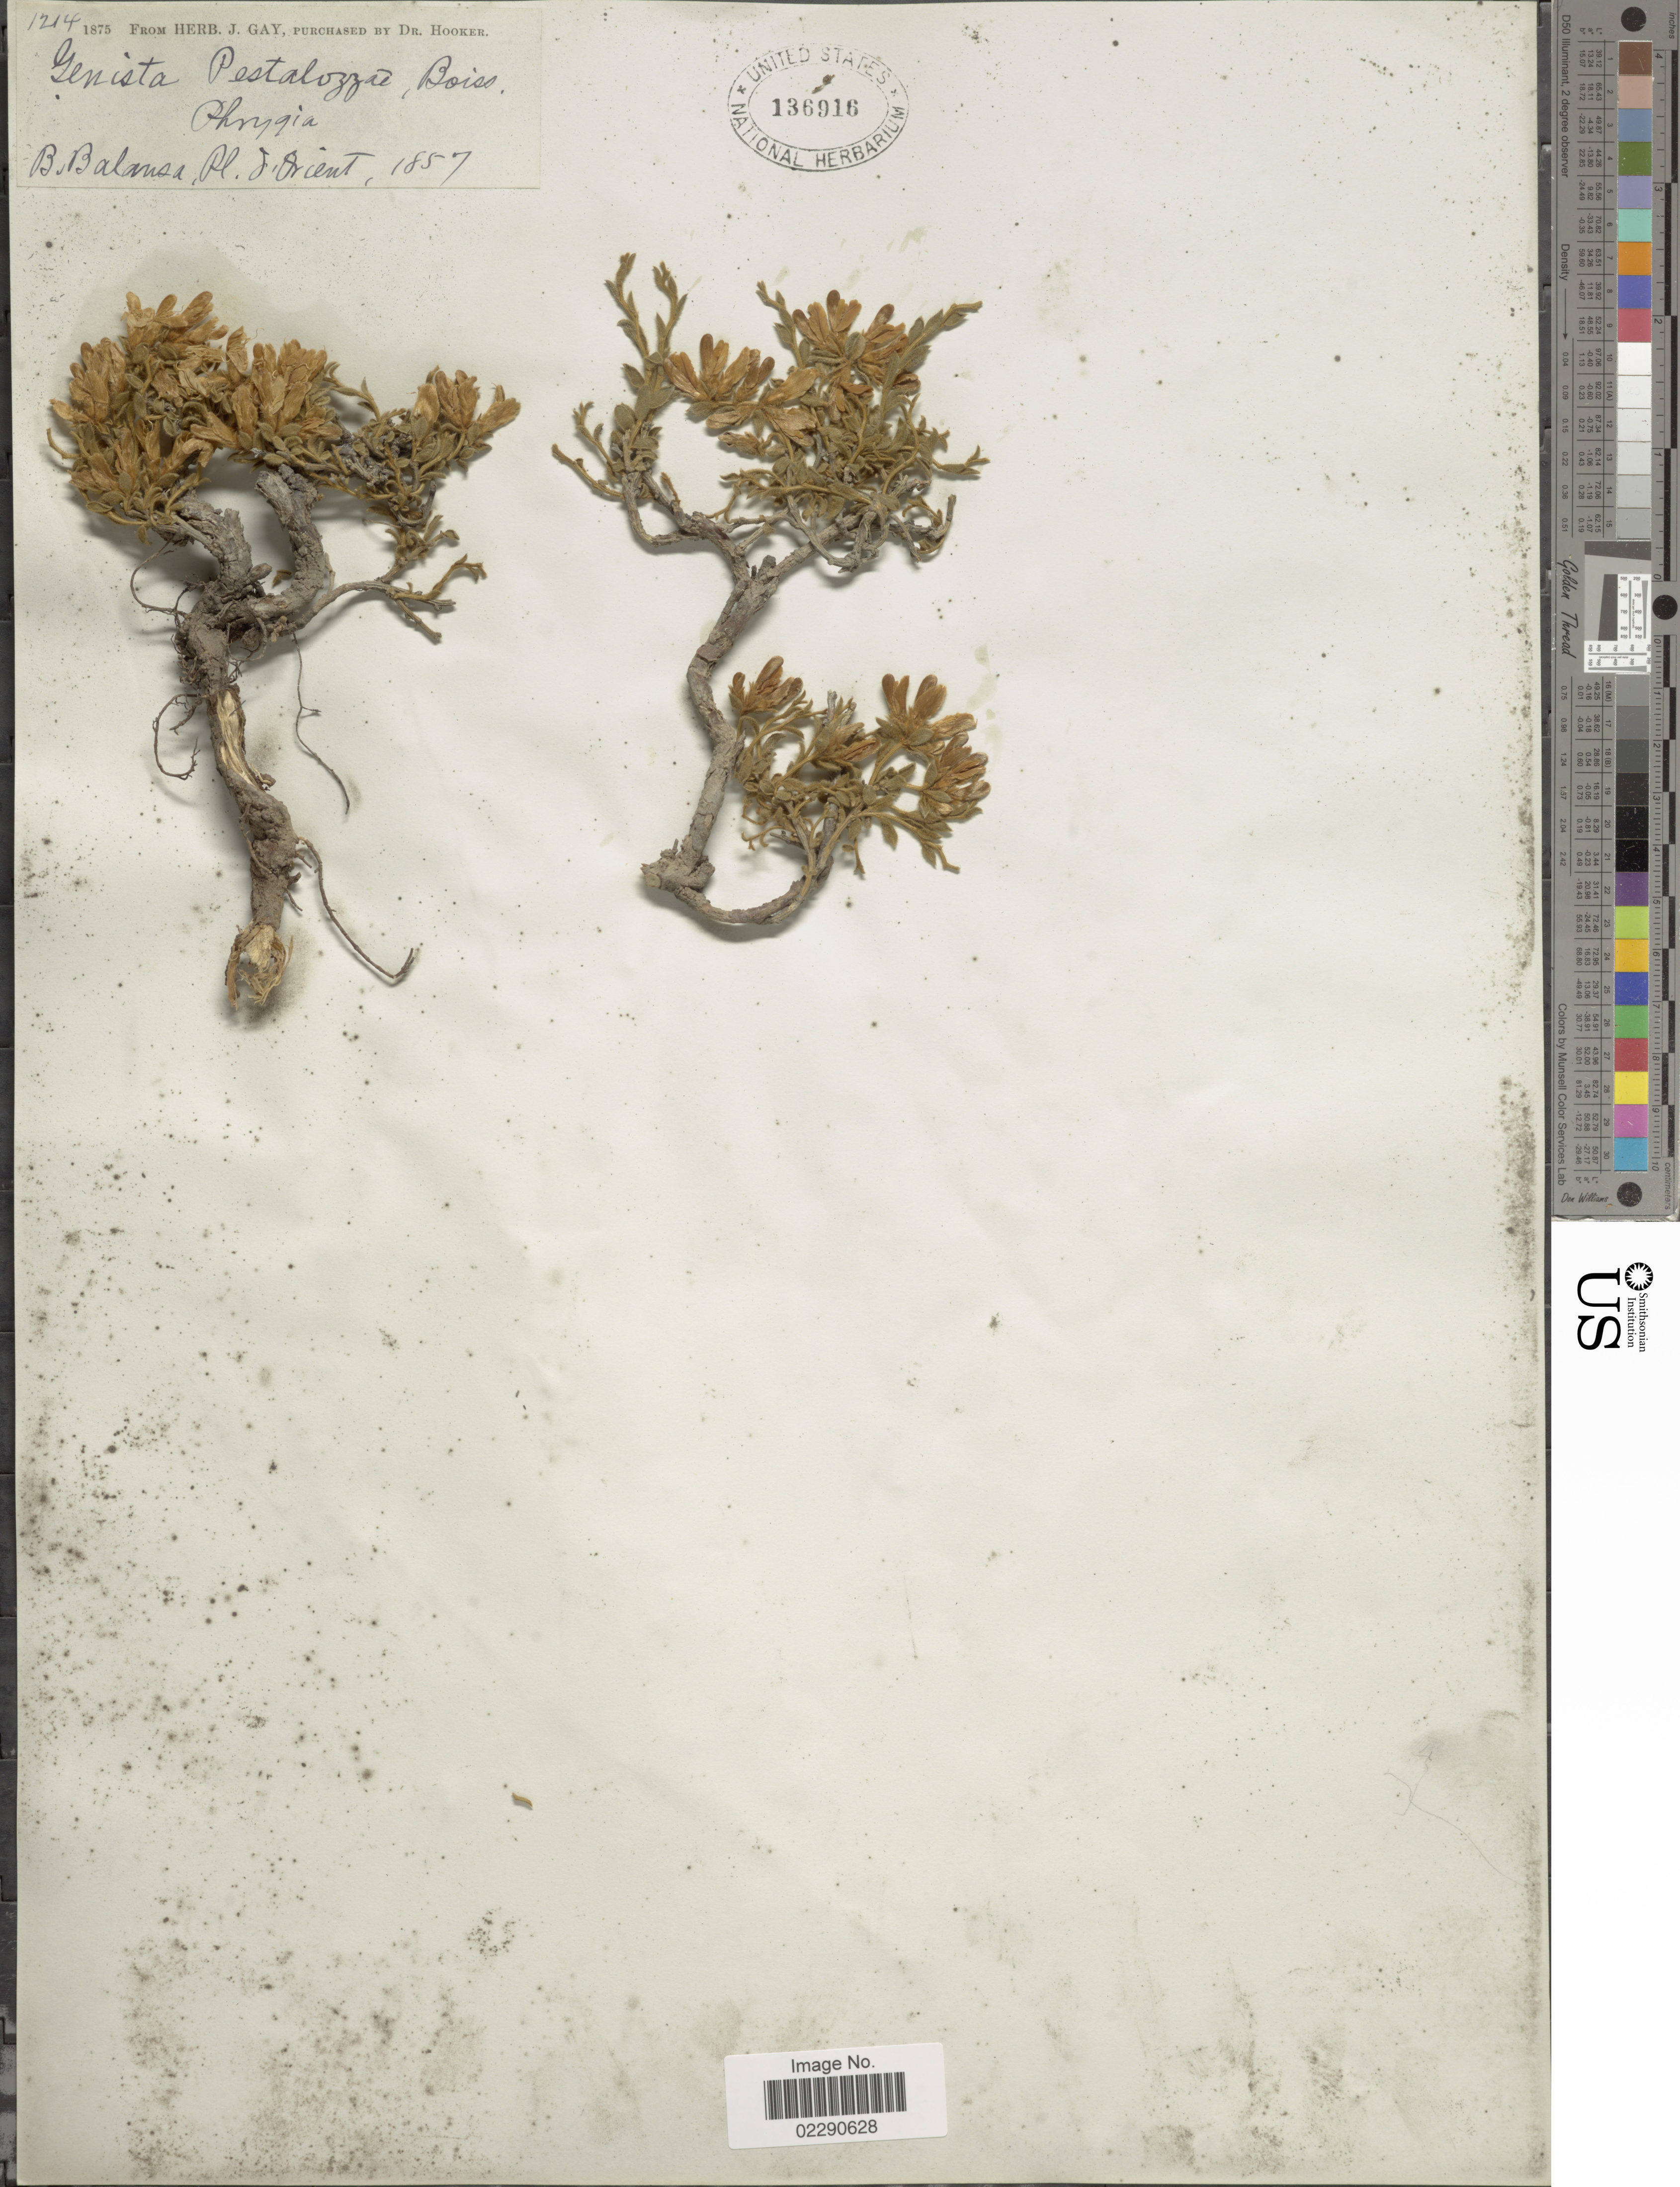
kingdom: Plantae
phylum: Tracheophyta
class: Magnoliopsida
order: Fabales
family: Fabaceae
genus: Genista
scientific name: Genista pestalozzae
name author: Boiss.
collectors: B. Balansa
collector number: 1214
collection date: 1857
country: Turkey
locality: Orient, Phrygia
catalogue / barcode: US 136916